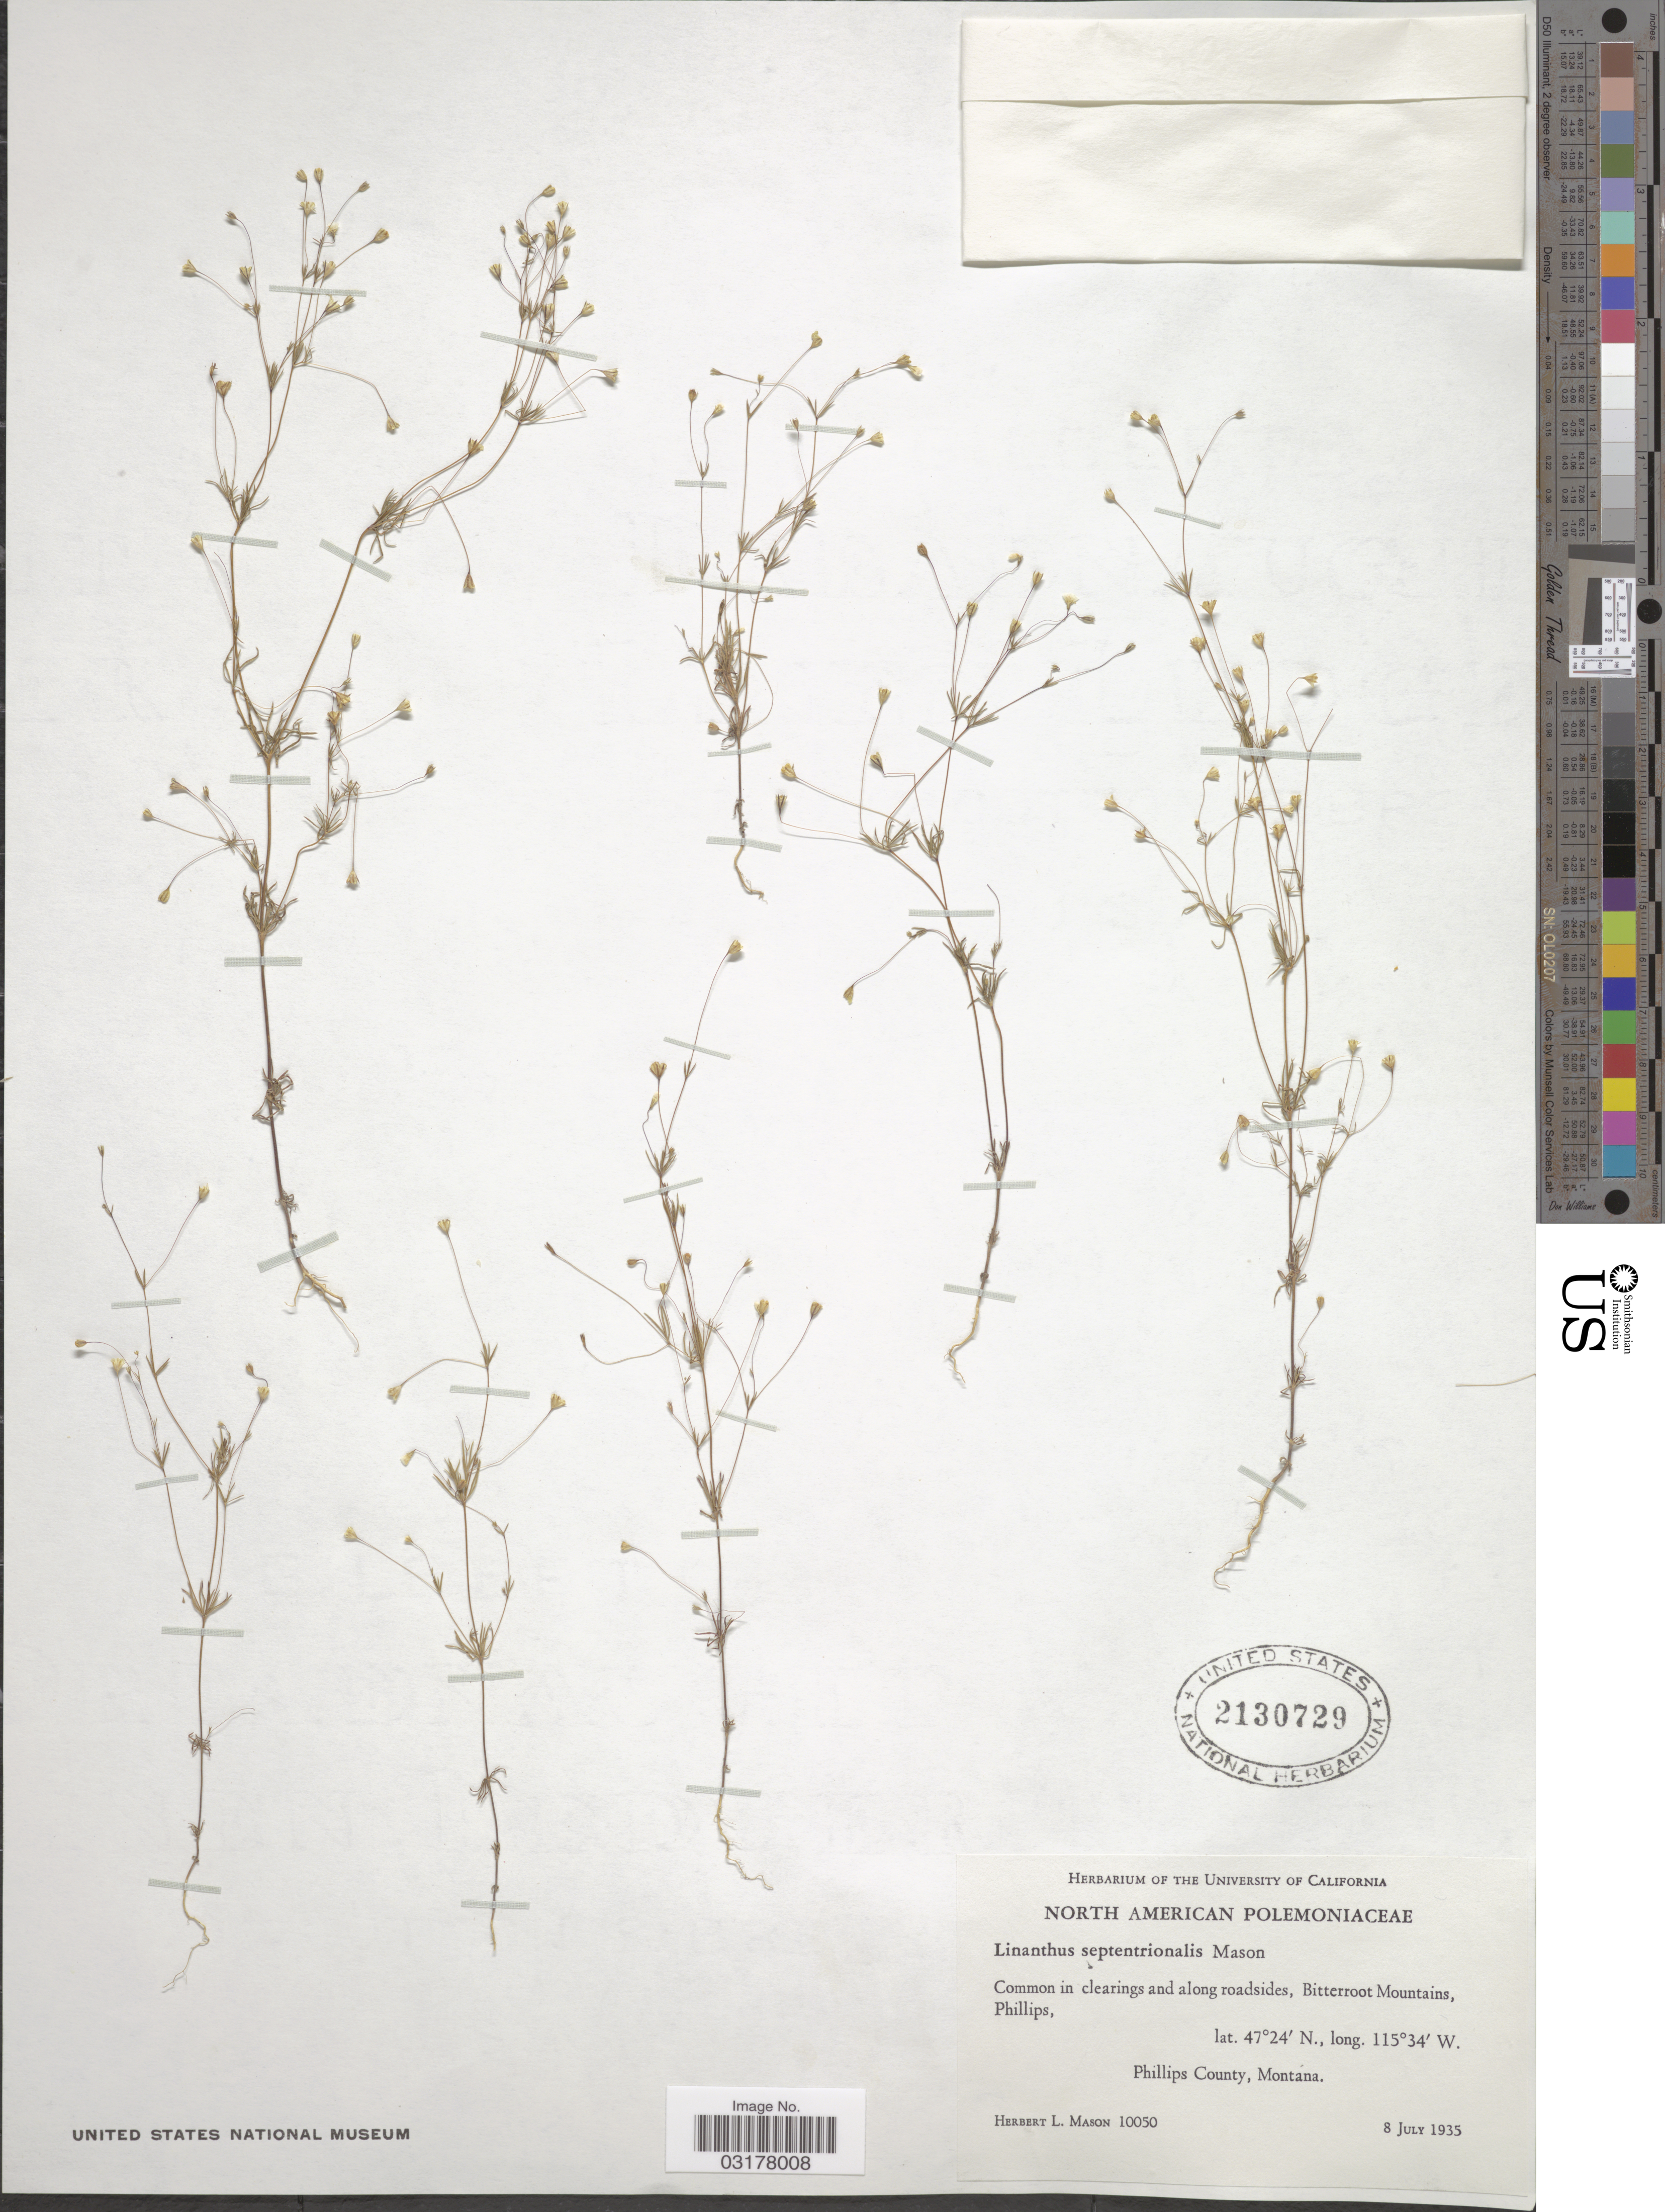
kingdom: Plantae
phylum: Tracheophyta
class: Magnoliopsida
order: Ericales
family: Polemoniaceae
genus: Leptosiphon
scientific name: Leptosiphon septentrionalis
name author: (H. Mason) J.M. Porter & L.A. Johnson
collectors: H. L. Mason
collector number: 10050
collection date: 1935-07-08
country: United States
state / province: Montana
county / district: Phillips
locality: Common in clearings and along roadsides, Bitterroot Mountains, Phillips.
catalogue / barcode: US 2130729